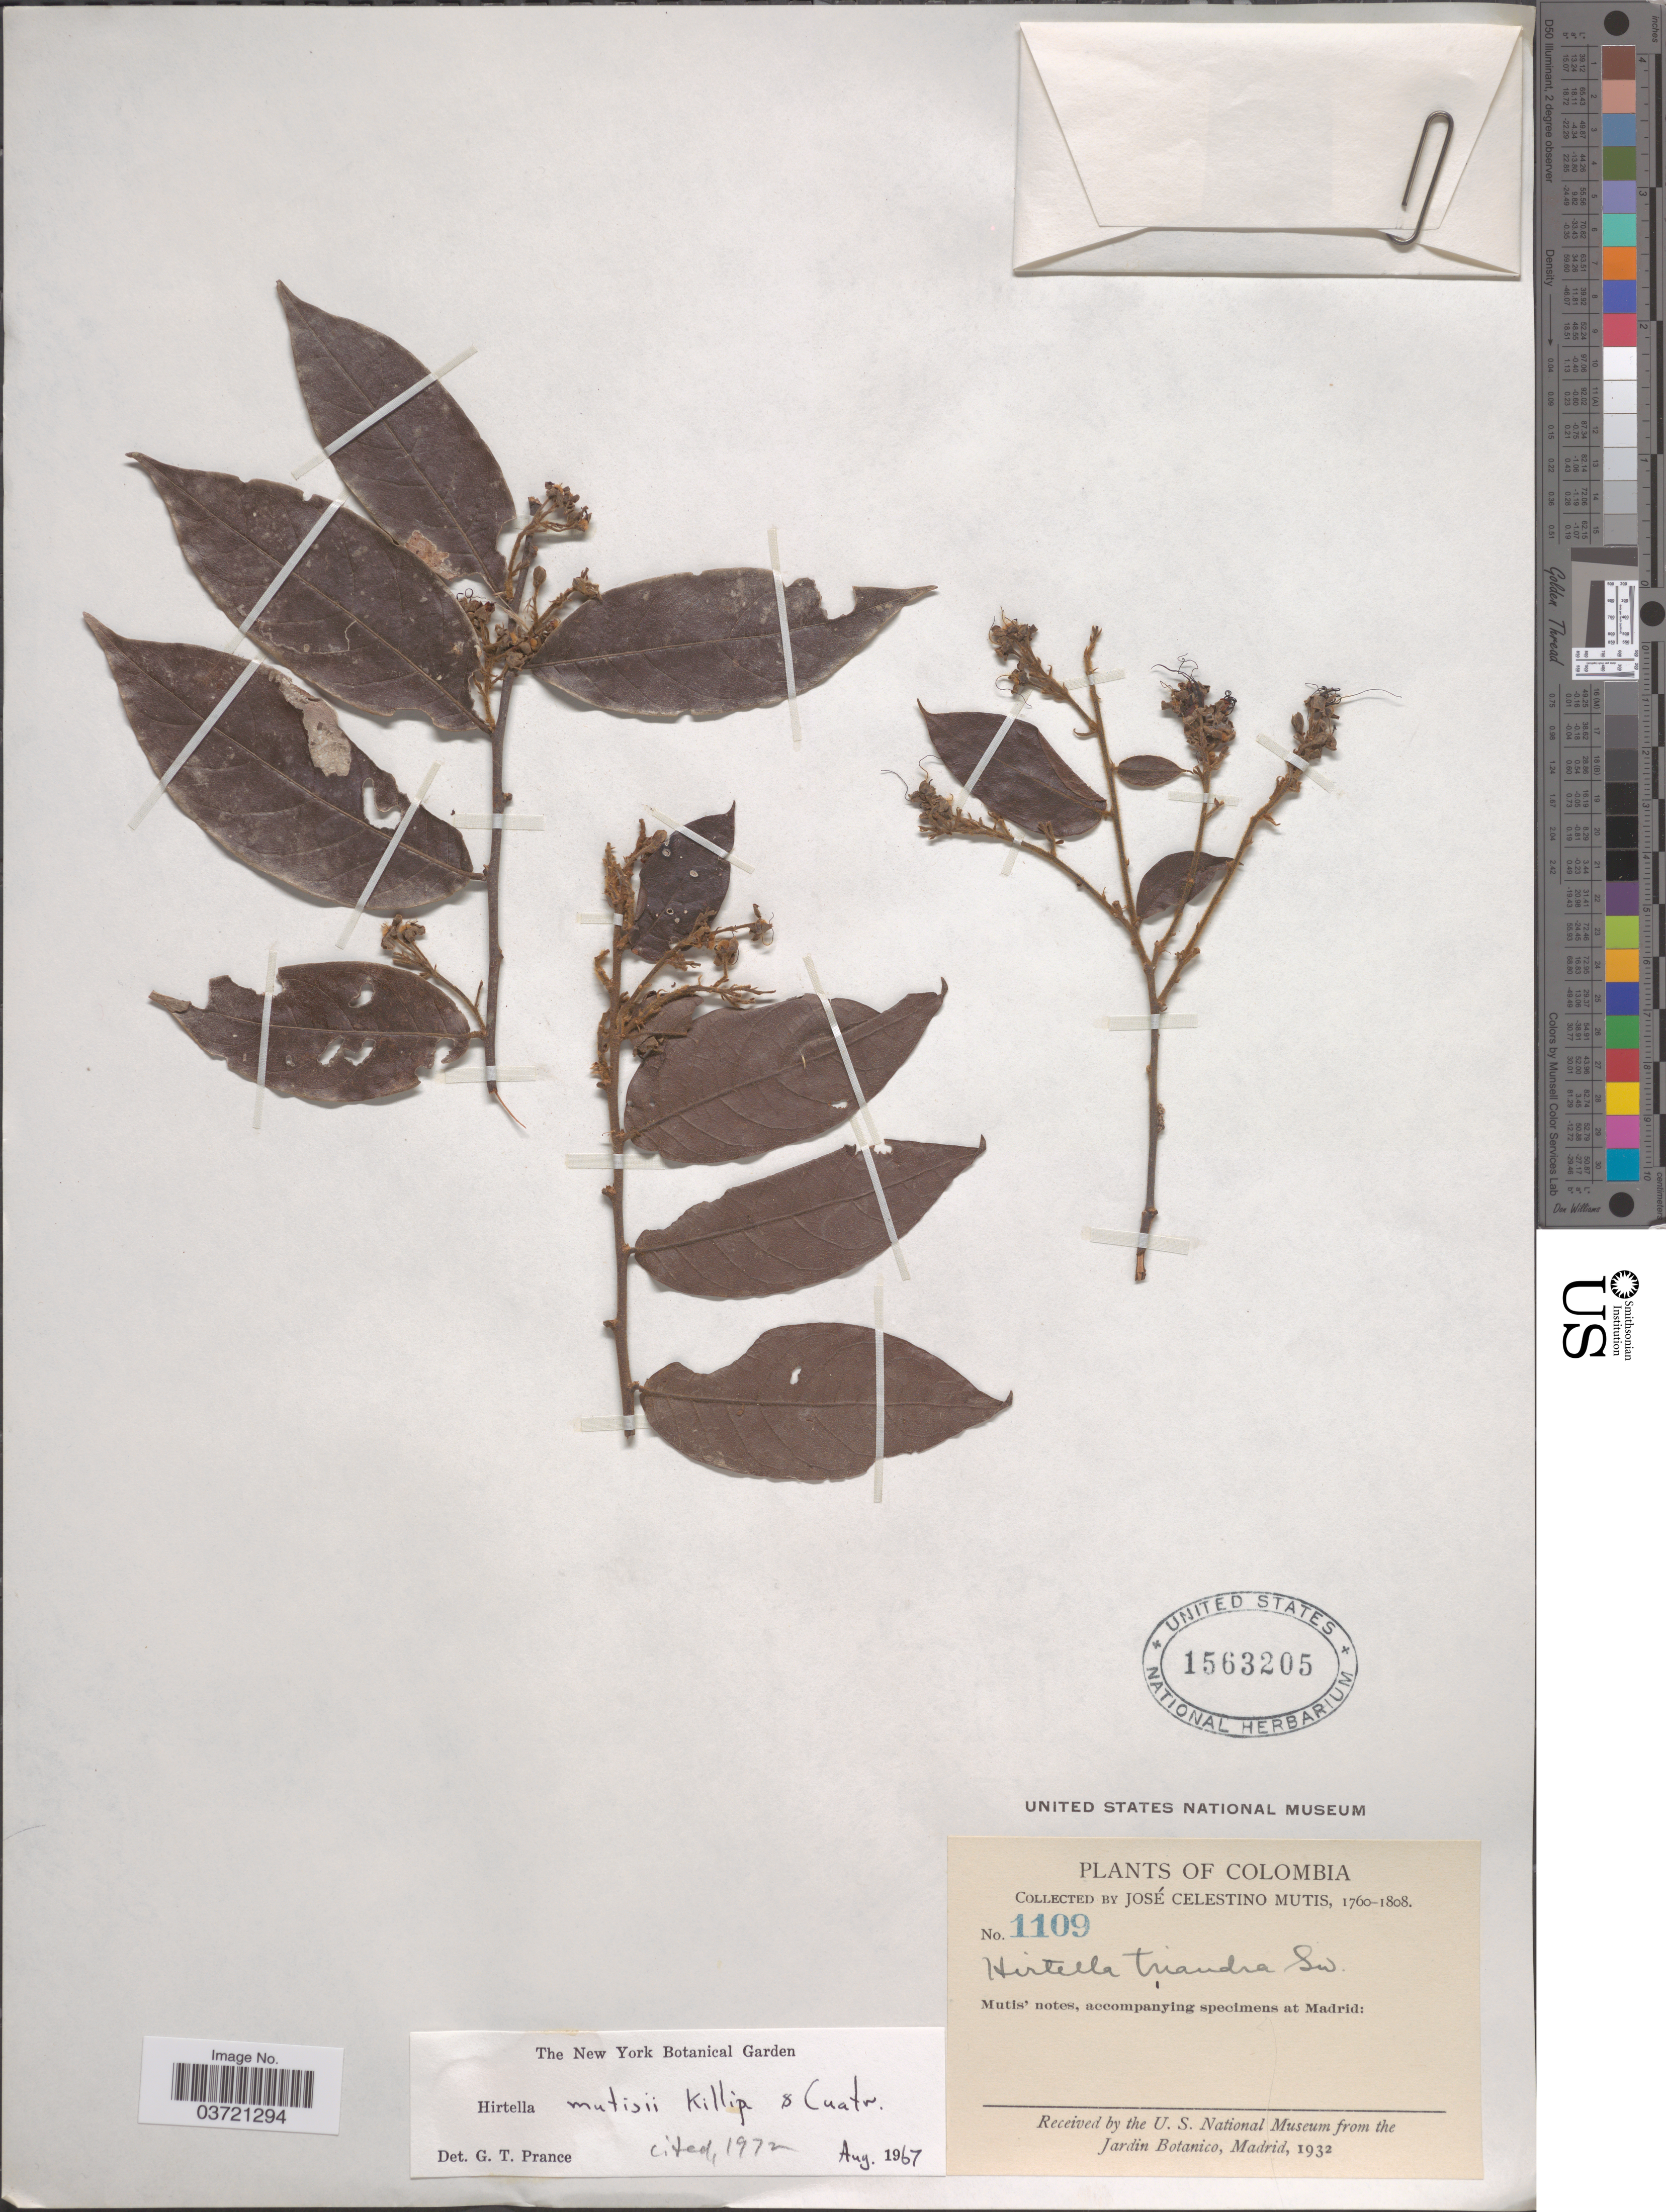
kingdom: Plantae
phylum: Tracheophyta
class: Magnoliopsida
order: Malpighiales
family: Chrysobalanaceae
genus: Hirtella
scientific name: Hirtella mutisii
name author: Killip & Cuatrec.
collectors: J. C. B. Mutis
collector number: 1109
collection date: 1760/1808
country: Colombia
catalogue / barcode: US 1563205